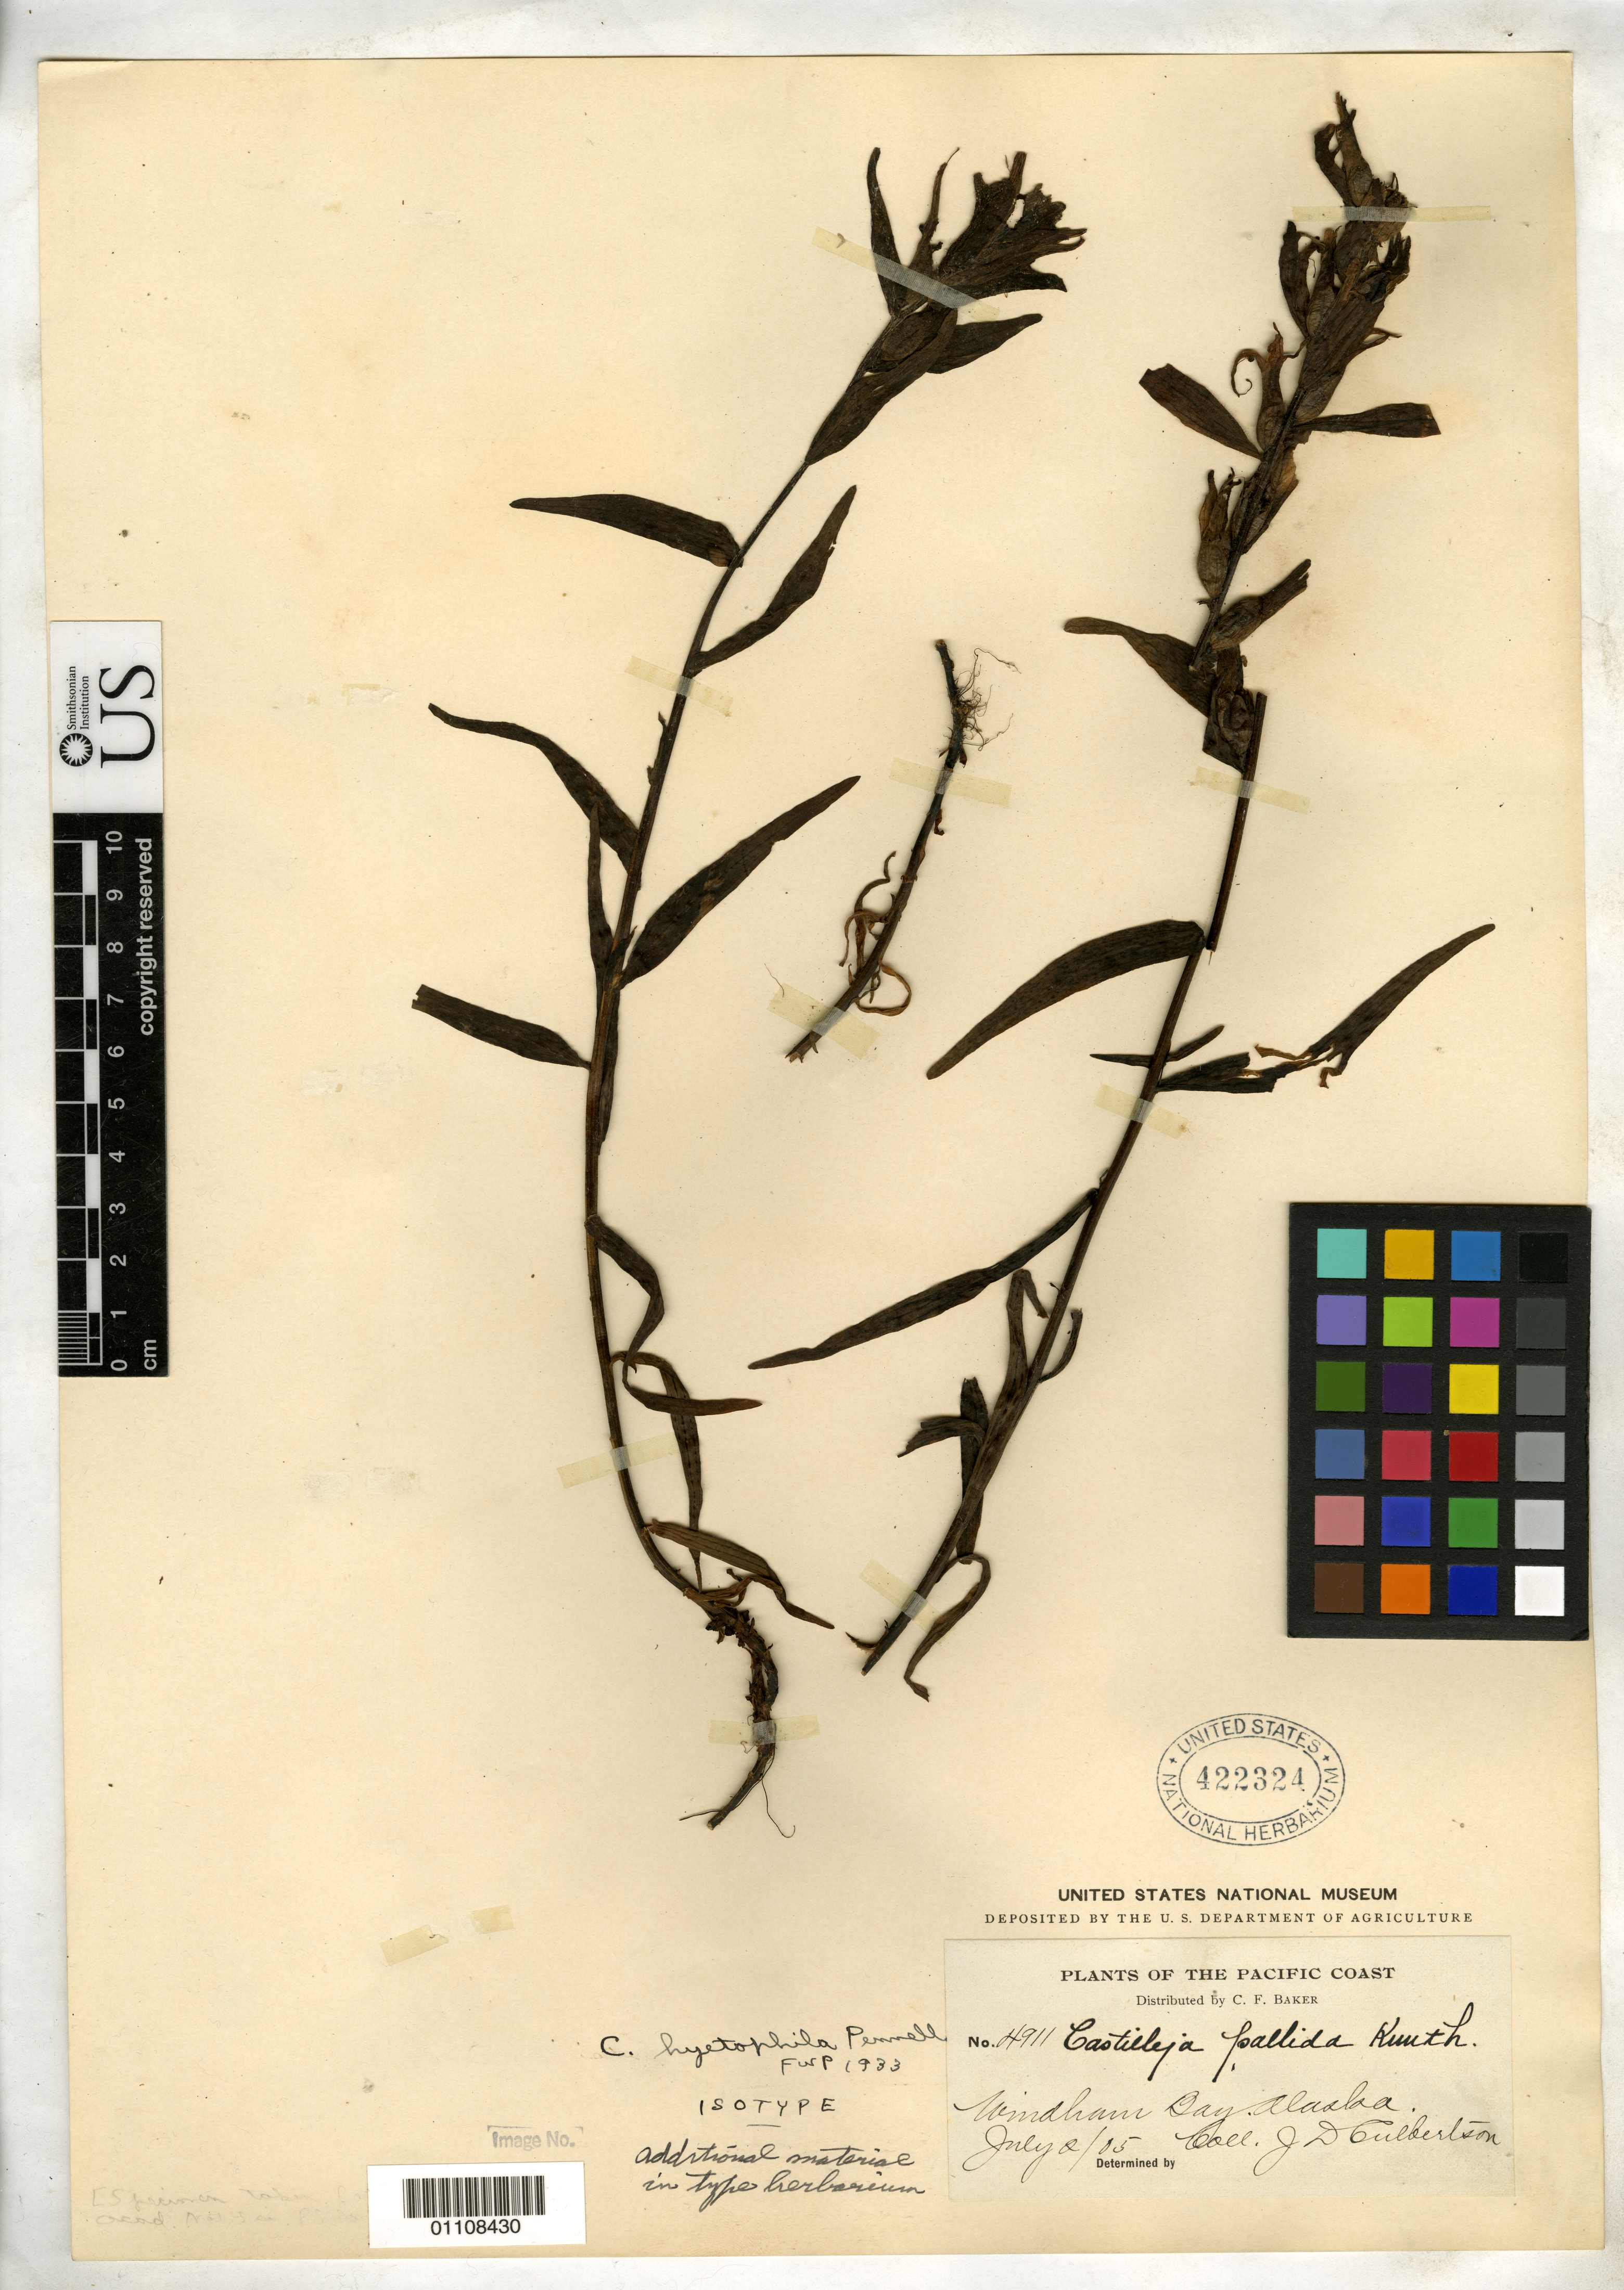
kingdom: Plantae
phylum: Tracheophyta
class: Magnoliopsida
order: Lamiales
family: Orobanchaceae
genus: Castilleja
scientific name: Castilleja hyetophila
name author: Pennell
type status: Isotype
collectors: J. Culbertson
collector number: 4911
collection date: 1905-07-02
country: United States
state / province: Alaska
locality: Windham Bay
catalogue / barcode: US 422324